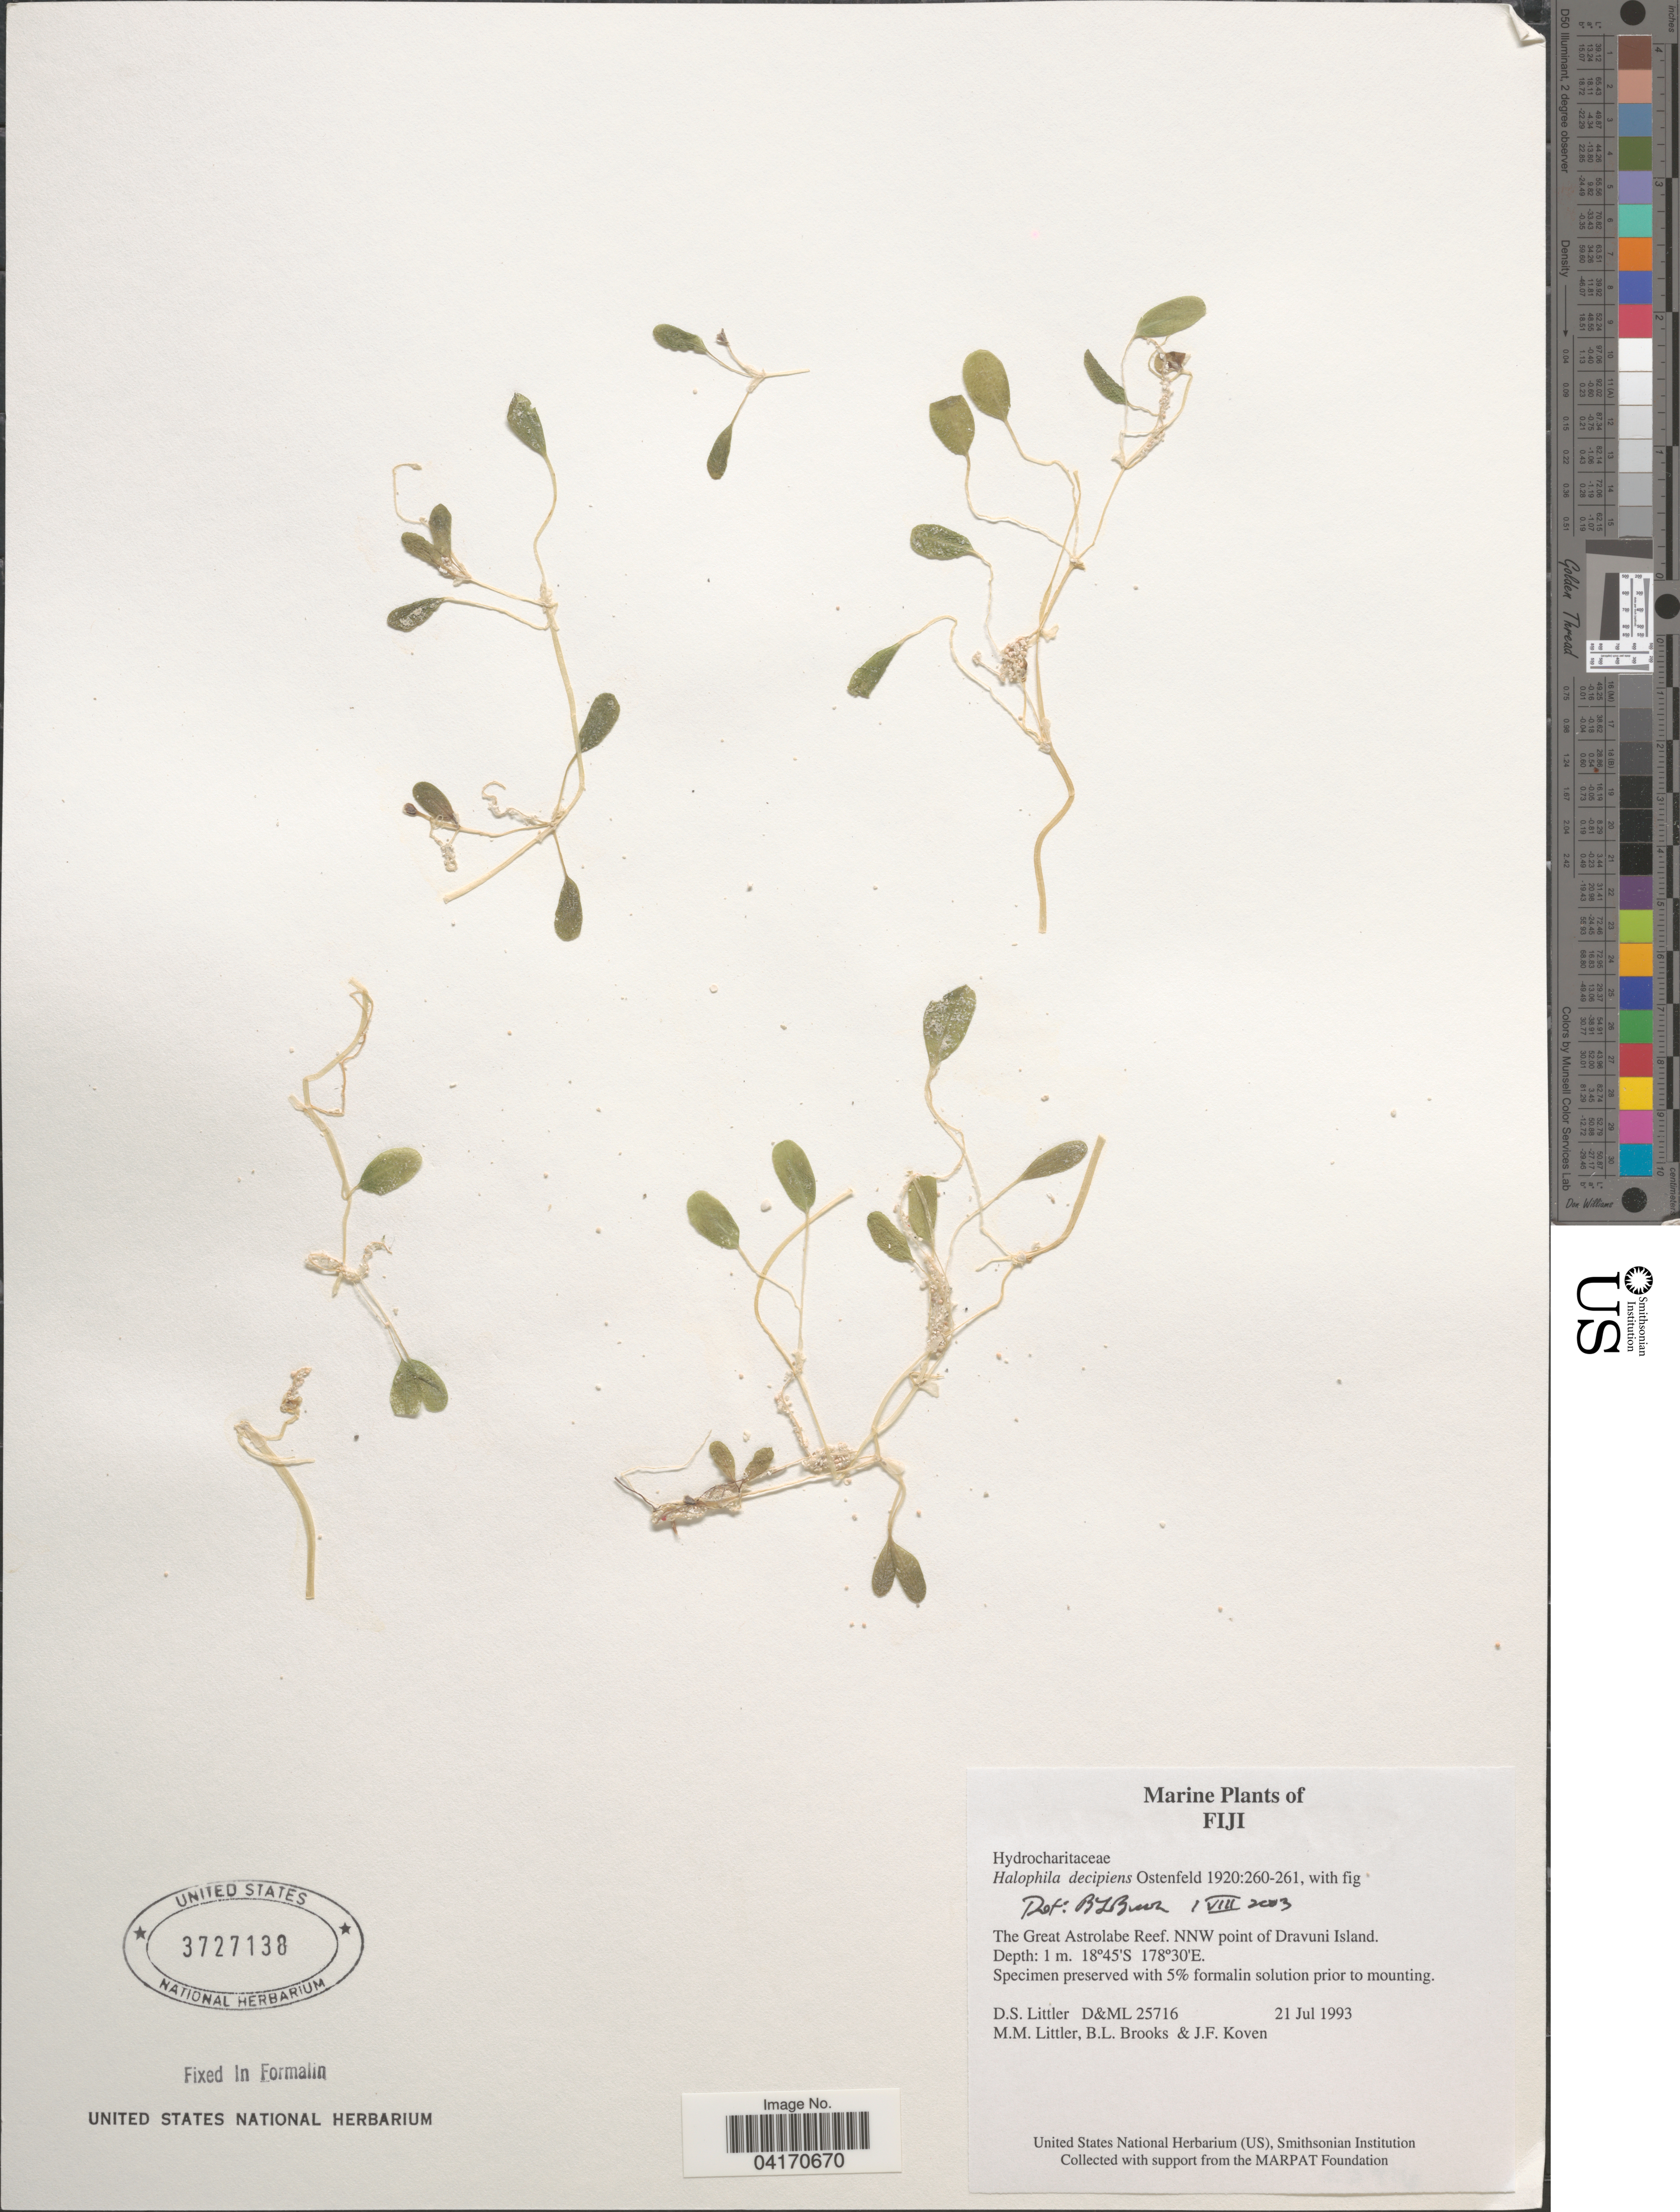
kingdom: Plantae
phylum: Tracheophyta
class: Liliopsida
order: Alismatales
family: Hydrocharitaceae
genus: Halophila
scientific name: Halophila decipiens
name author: Ostenf.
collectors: D. S. Littler, B. Brooks & J. Koven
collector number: D&ML 25716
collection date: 1993-07-21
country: Fiji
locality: The Great Astrolabe Reef. NNW point of Dravuni Island.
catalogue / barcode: US 3727138